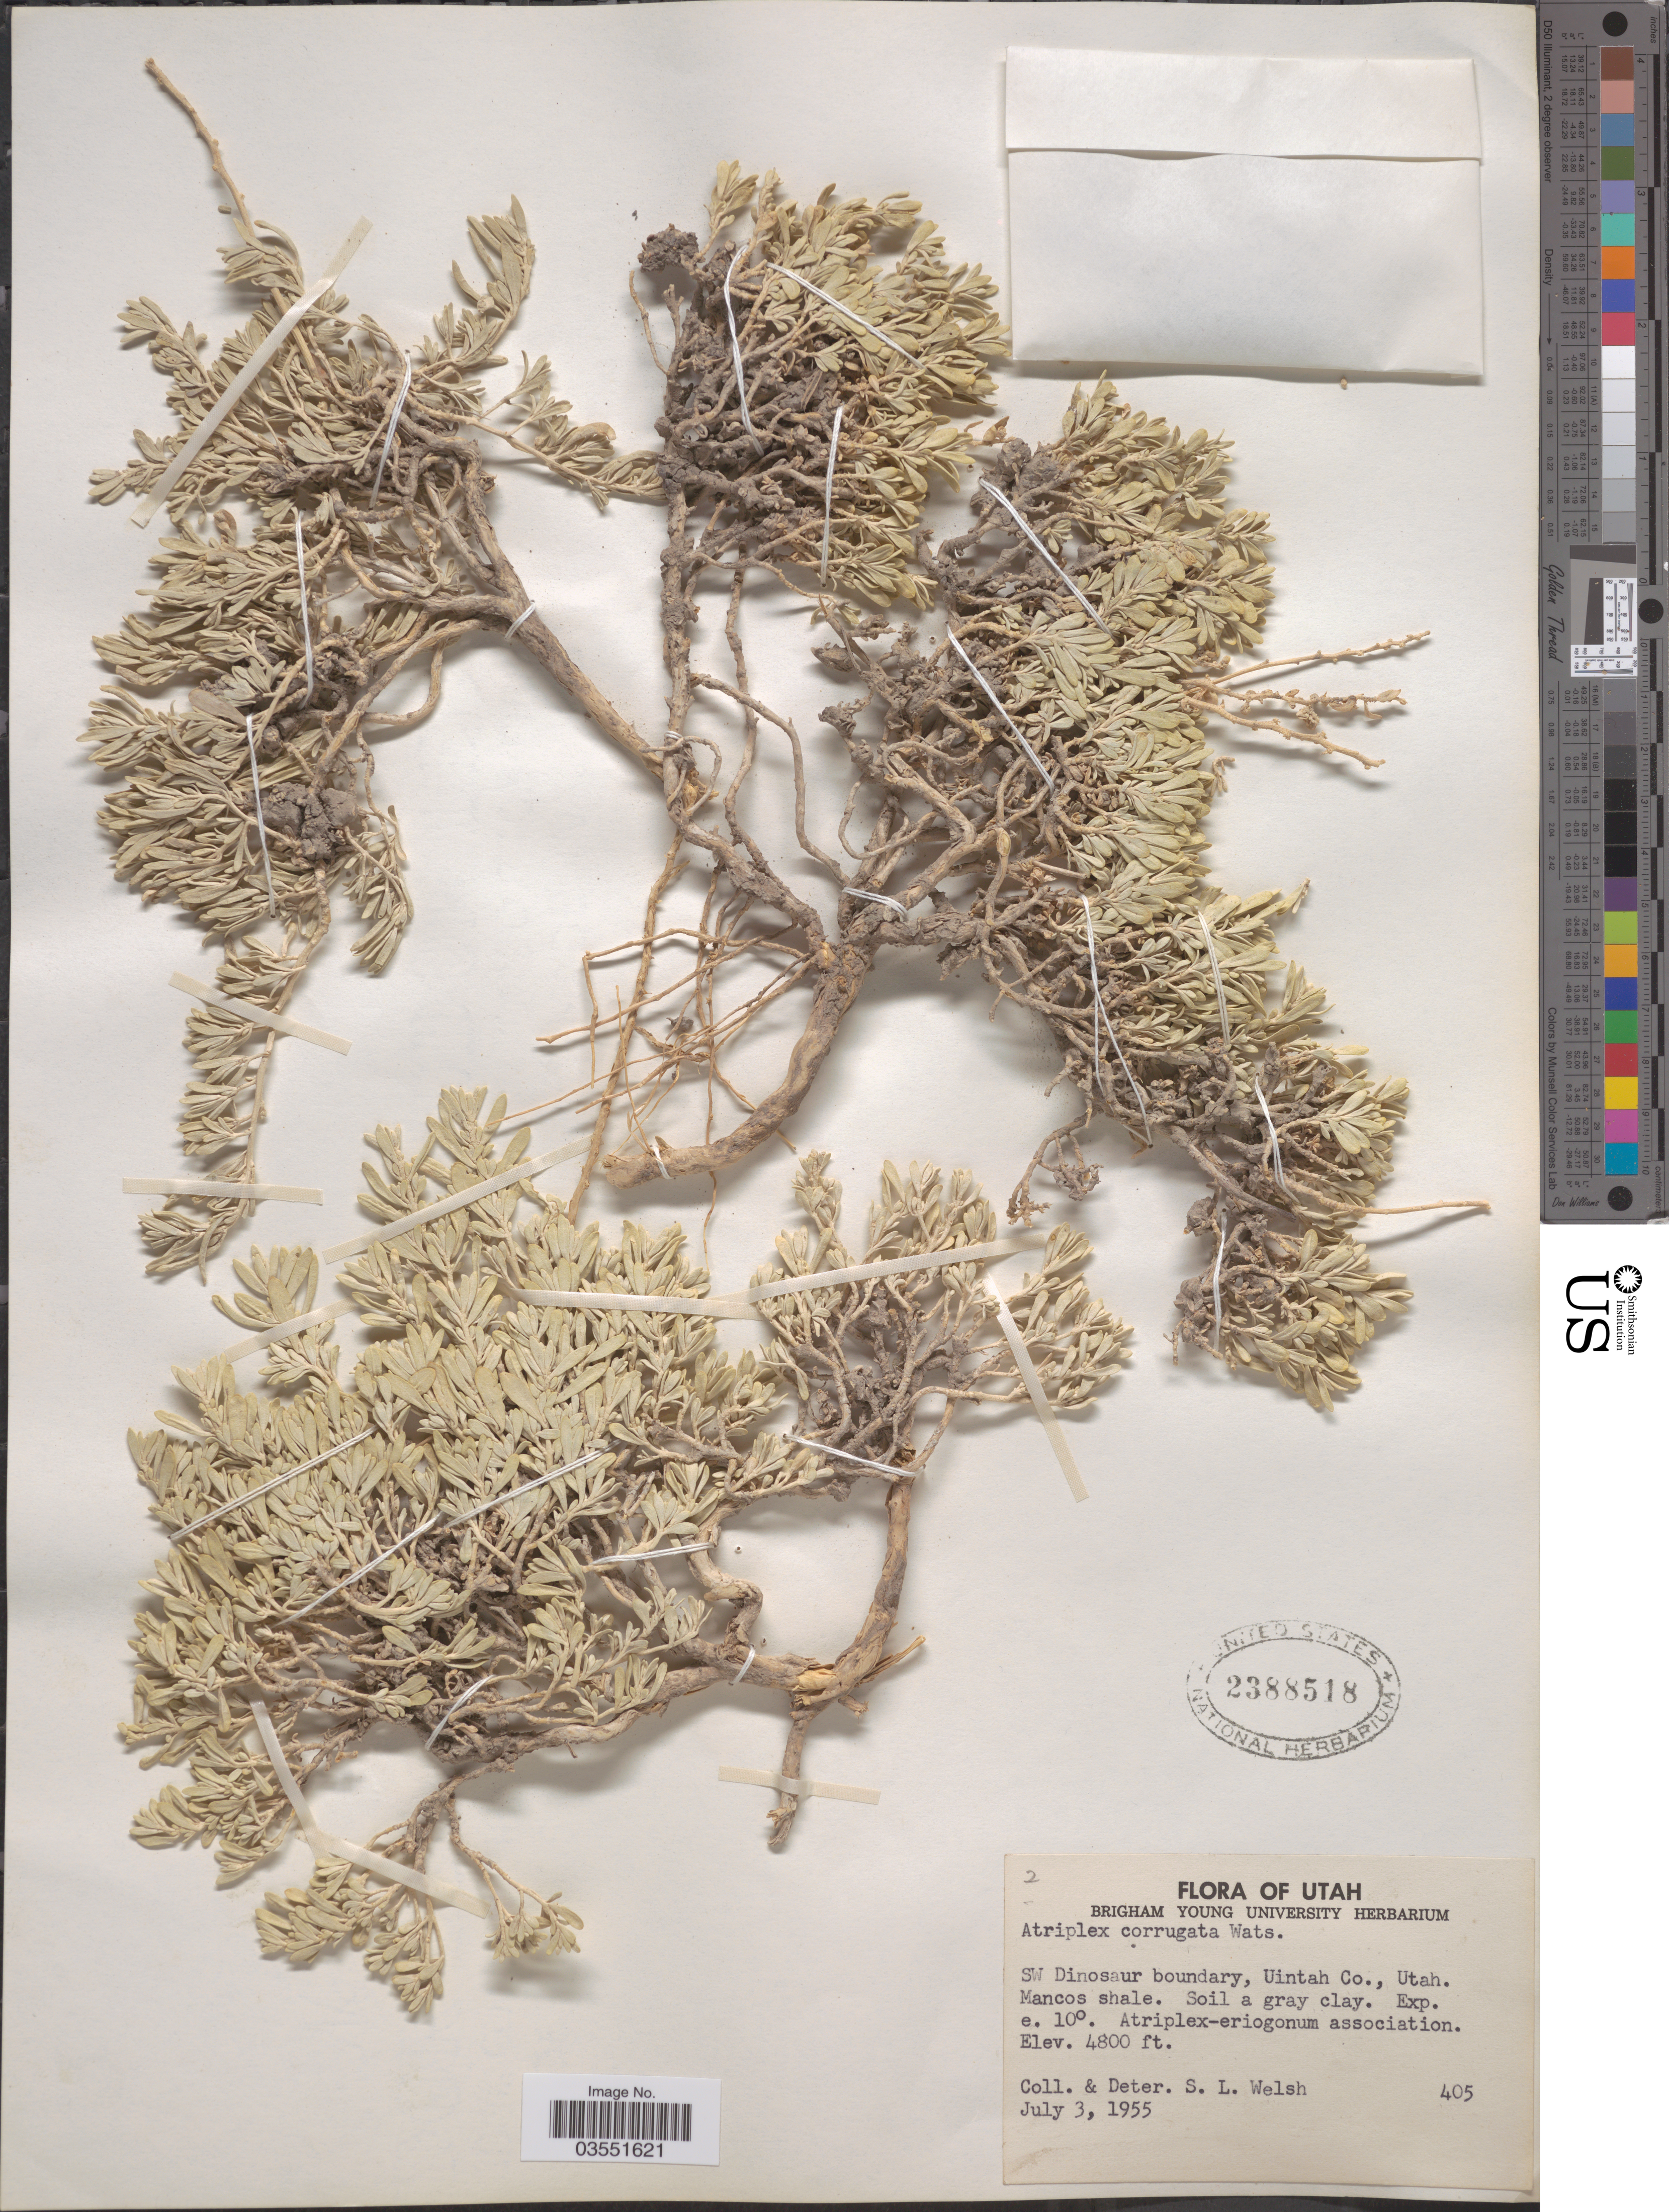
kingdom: Plantae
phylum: Tracheophyta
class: Magnoliopsida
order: Caryophyllales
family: Amaranthaceae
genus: Atriplex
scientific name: Atriplex corrugata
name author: S. Watson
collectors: S. Welsh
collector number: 405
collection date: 1955-07-03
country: United States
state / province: Utah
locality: SW Dinosaur boundary, Uintah Co., Mancos shale.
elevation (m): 1463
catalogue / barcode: US 2388518